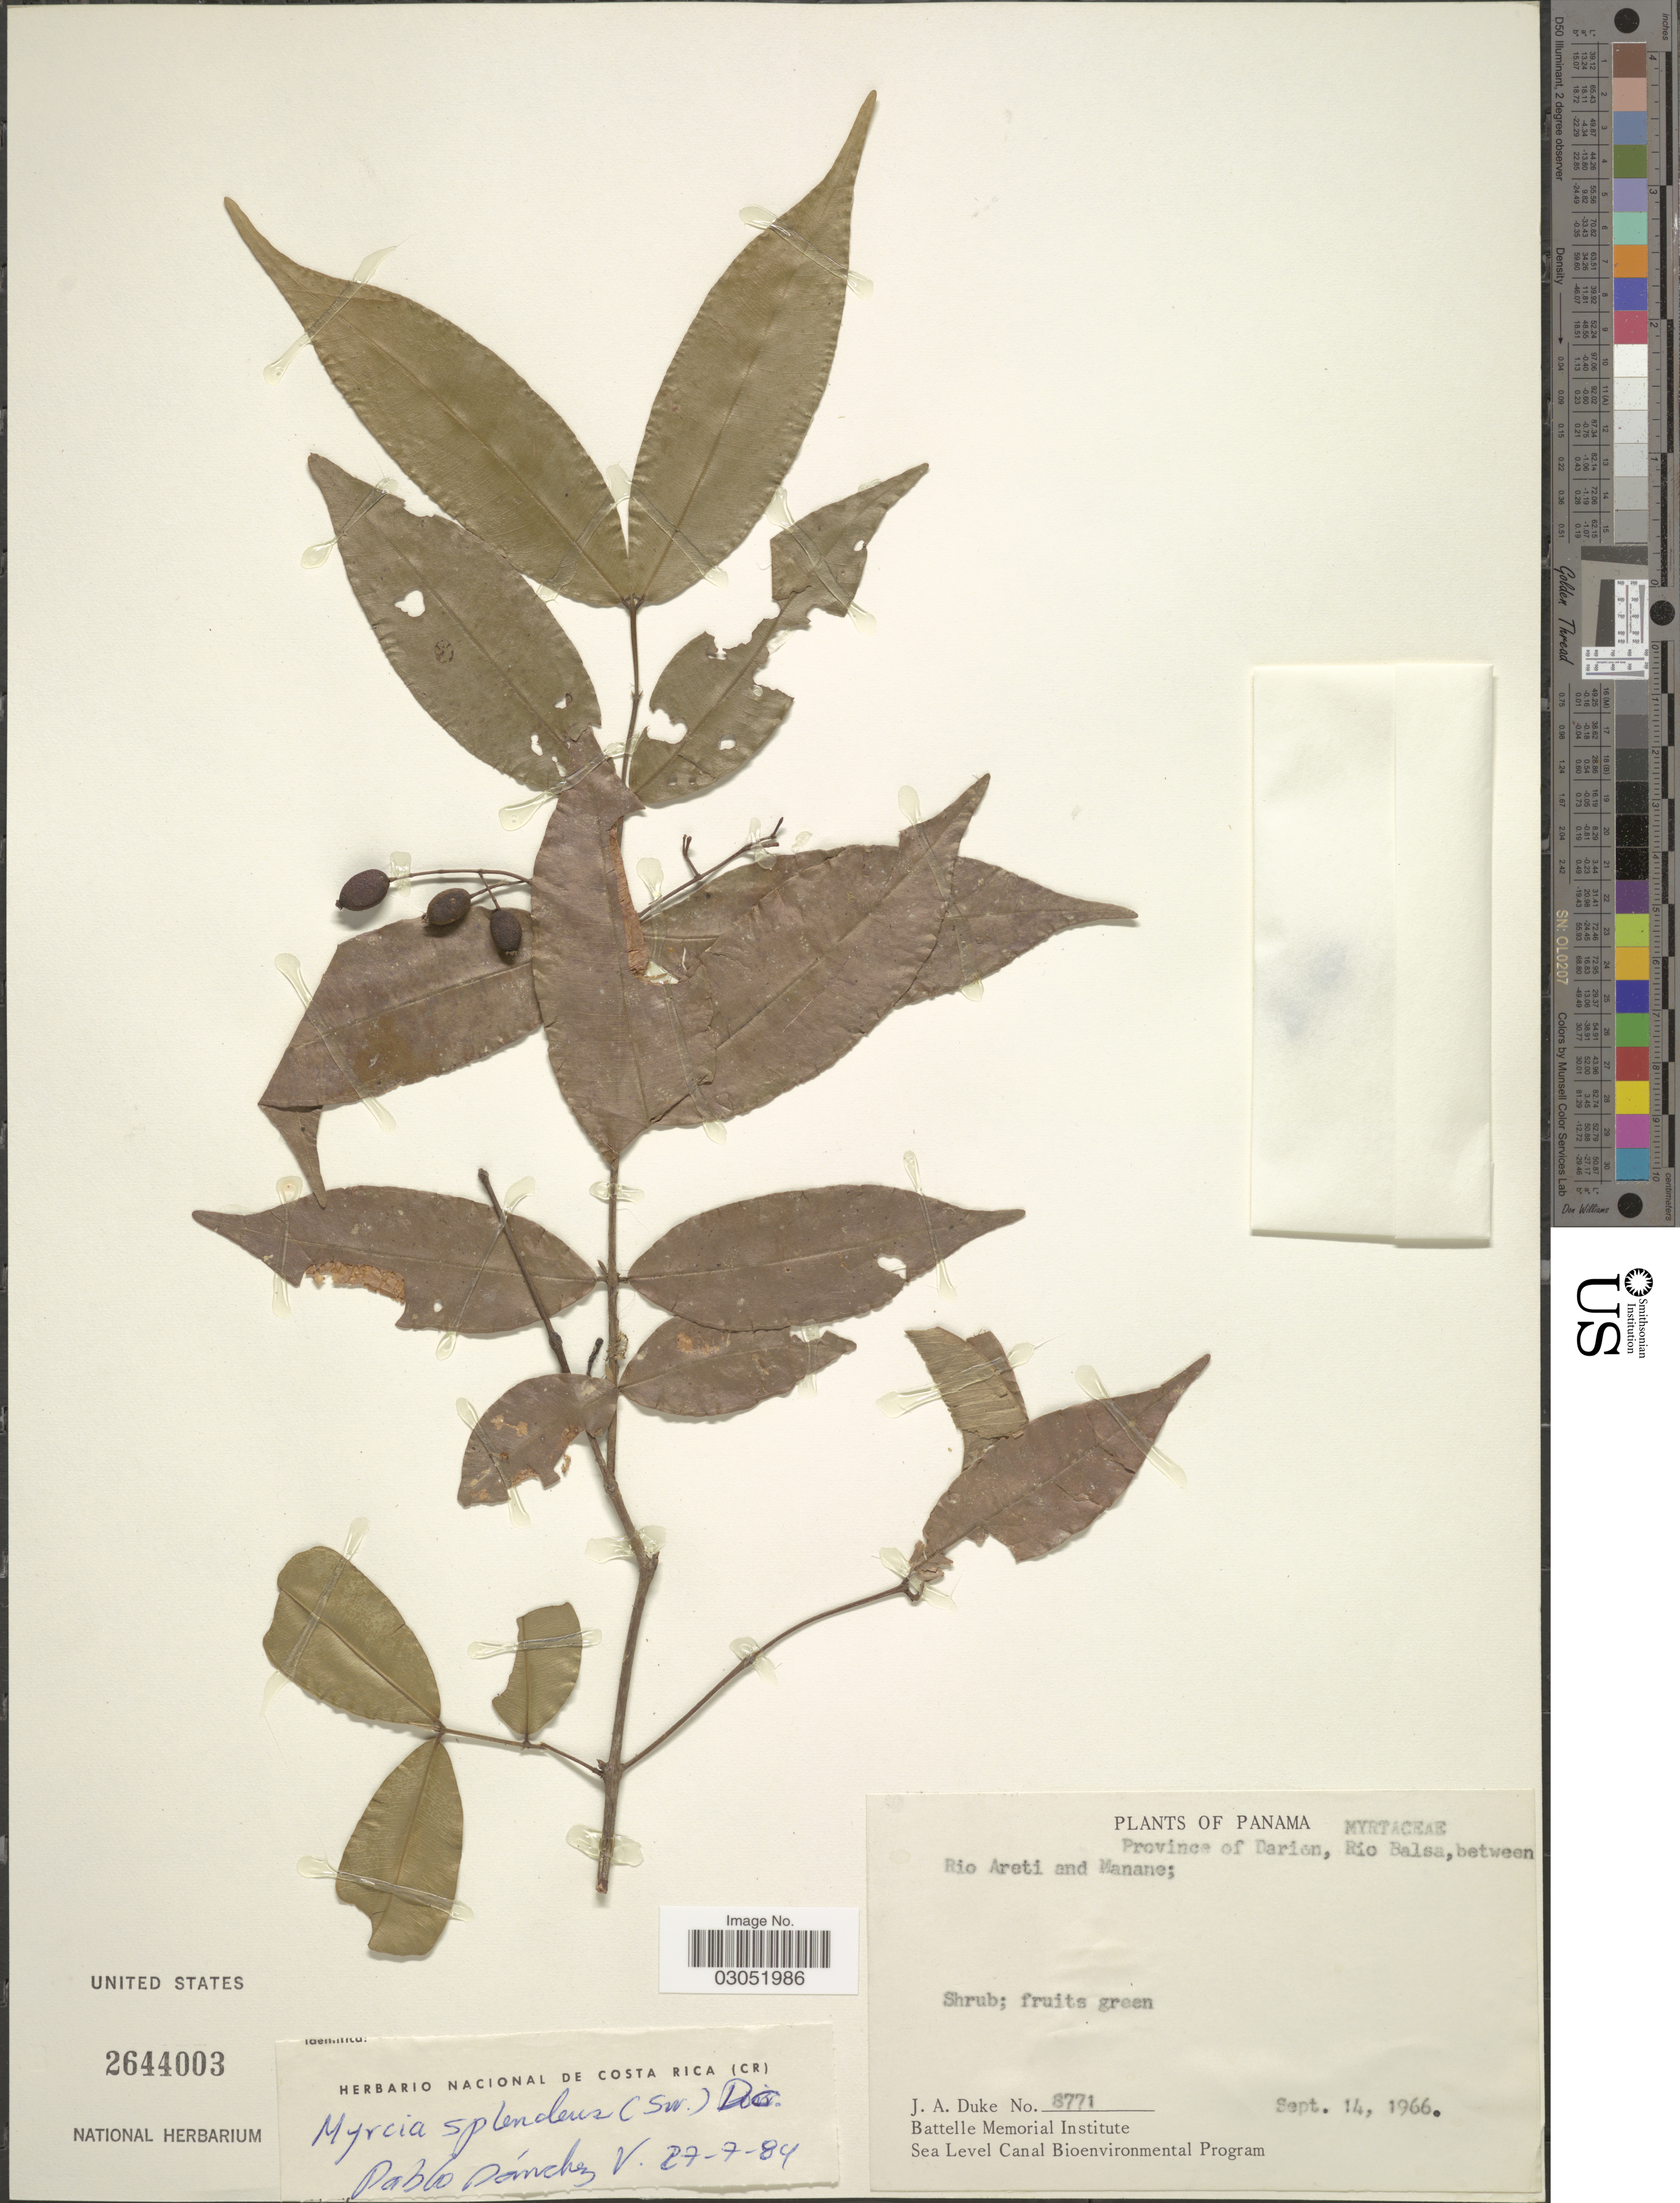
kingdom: Plantae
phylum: Tracheophyta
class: Magnoliopsida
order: Myrtales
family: Myrtaceae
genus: Myrcia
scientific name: Myrcia splendens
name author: (Sw.) DC.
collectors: J. A. Duke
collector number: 8771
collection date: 1966-09-14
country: Panama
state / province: Darién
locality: Rio Balsa, between Rio Areti and Manane.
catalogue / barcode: US 2644003